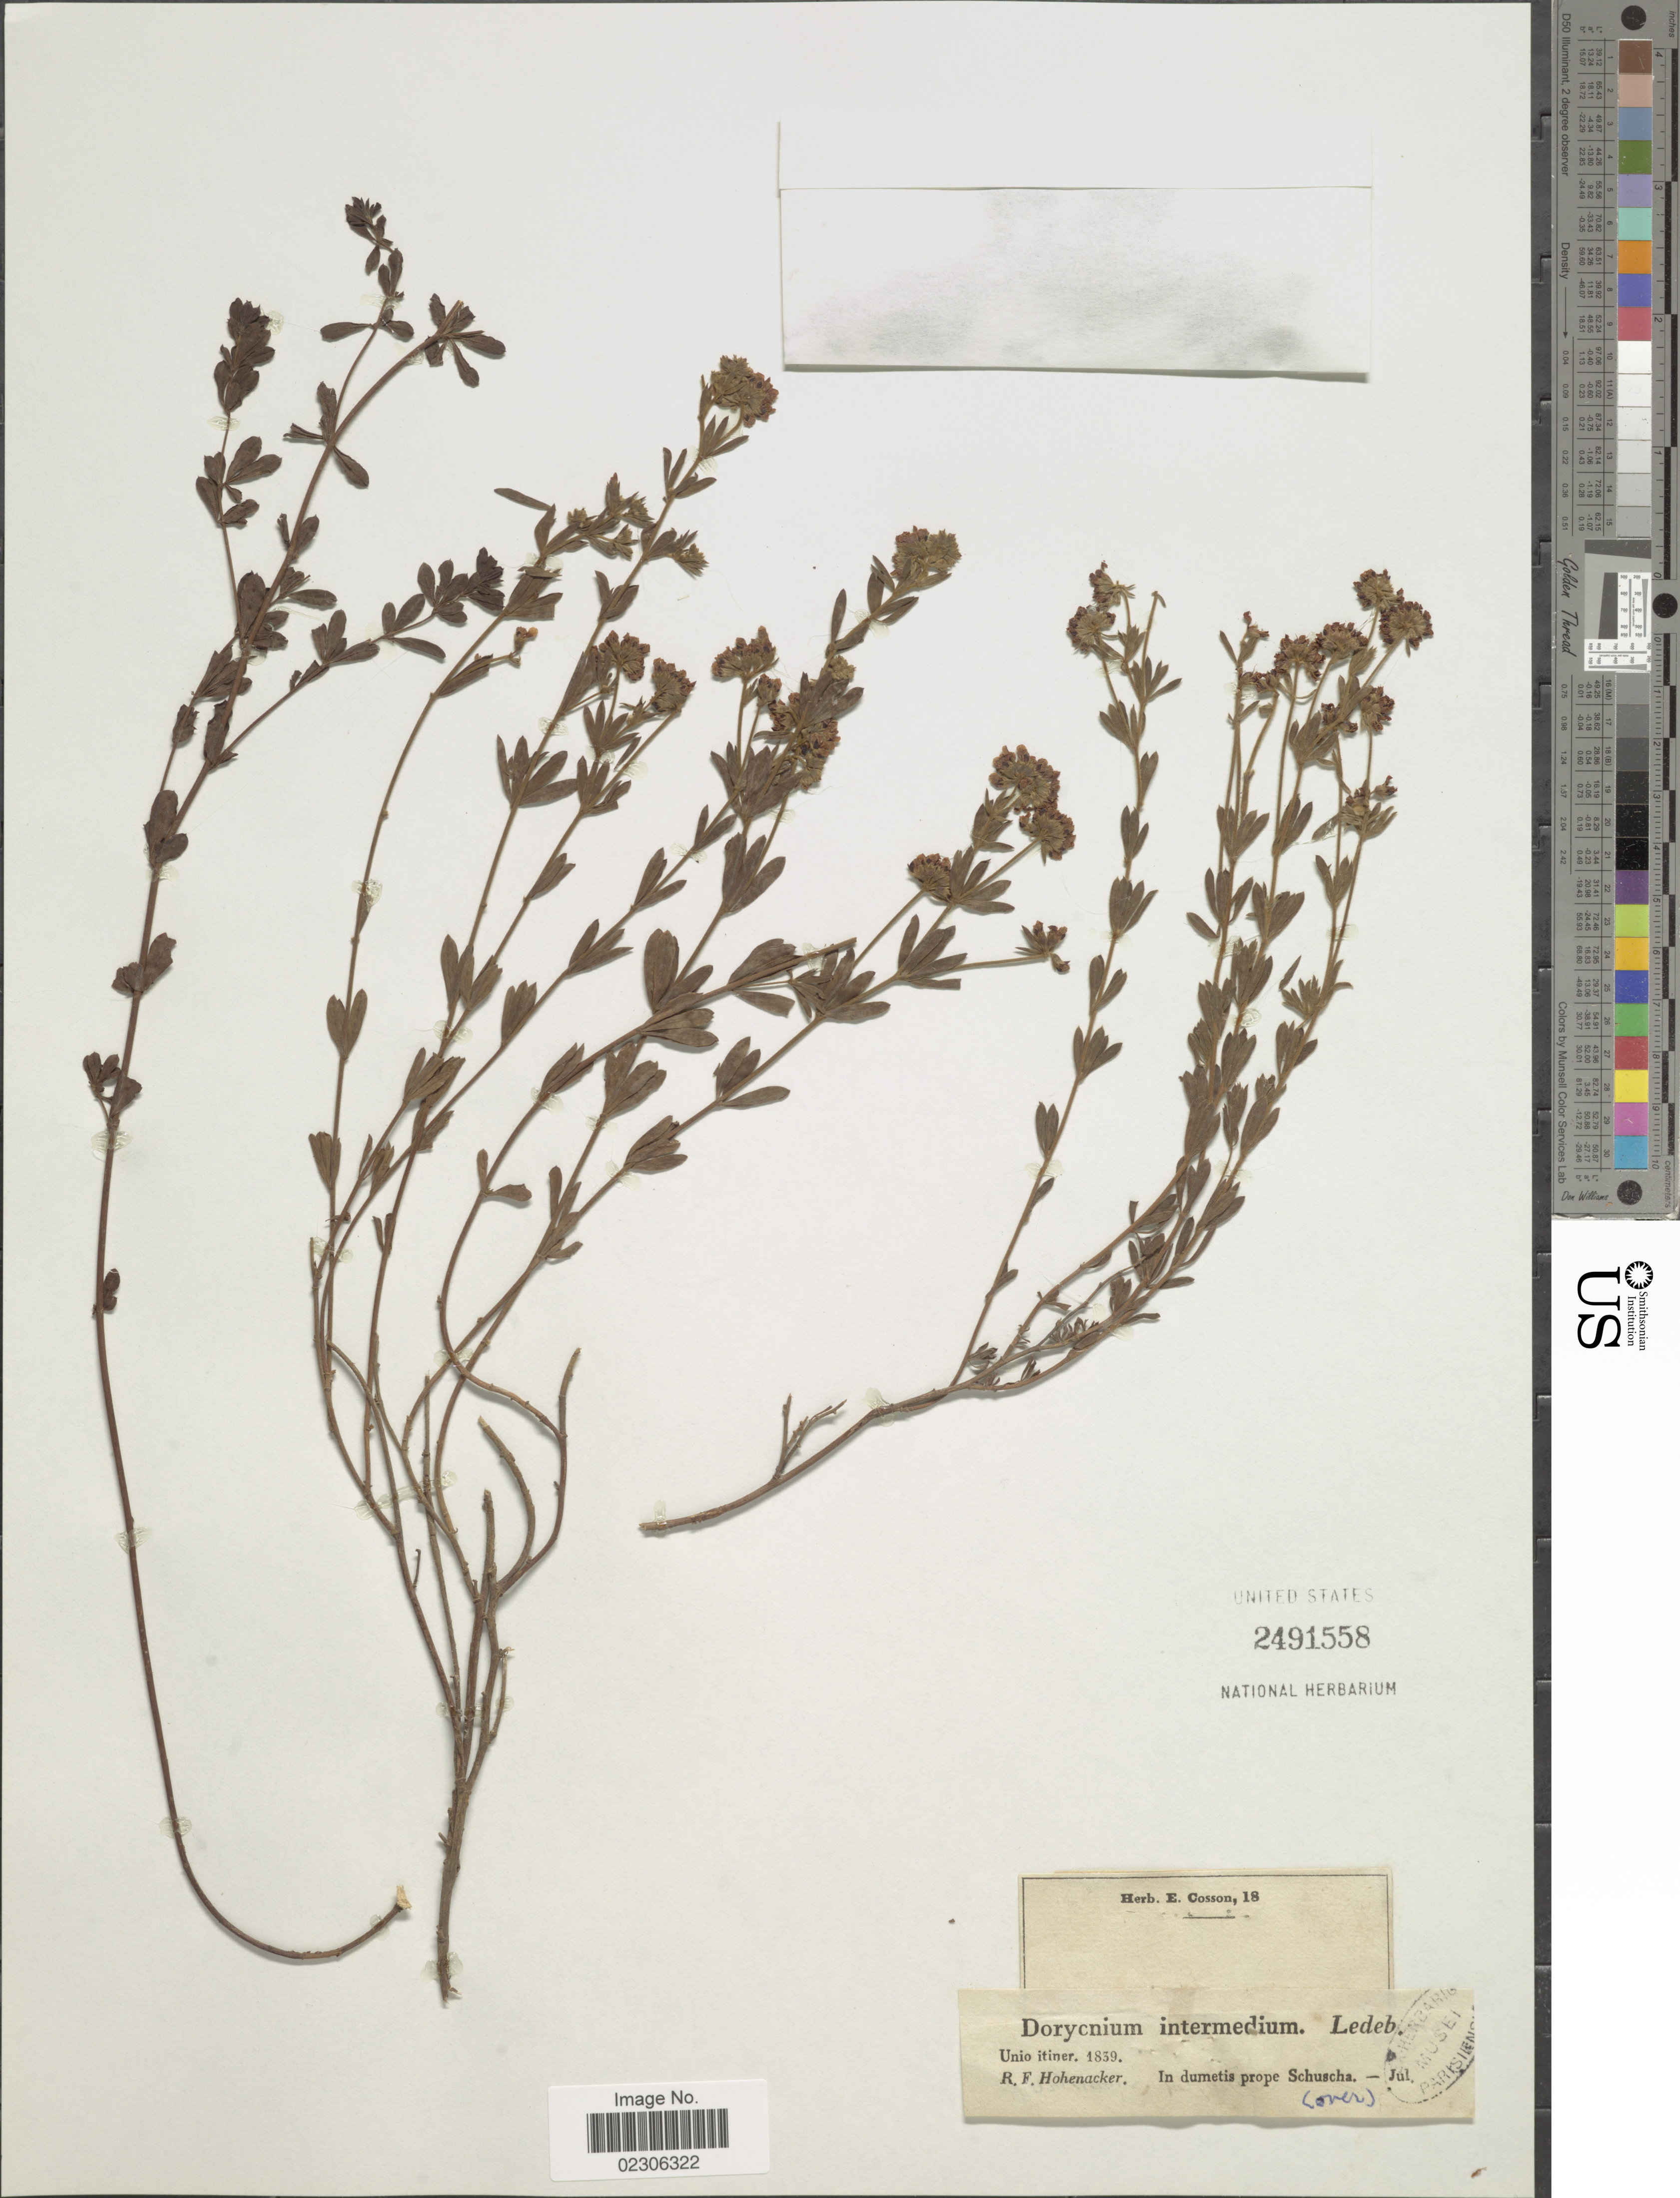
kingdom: Plantae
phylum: Tracheophyta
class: Magnoliopsida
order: Fabales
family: Fabaceae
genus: Dorycnium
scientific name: Dorycnium intermedium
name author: Ledeb.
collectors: R. F. Hohenacker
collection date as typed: unio intiner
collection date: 1839-07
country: Azerbaijan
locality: In dumetis prope Schuscha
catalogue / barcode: US 2491558